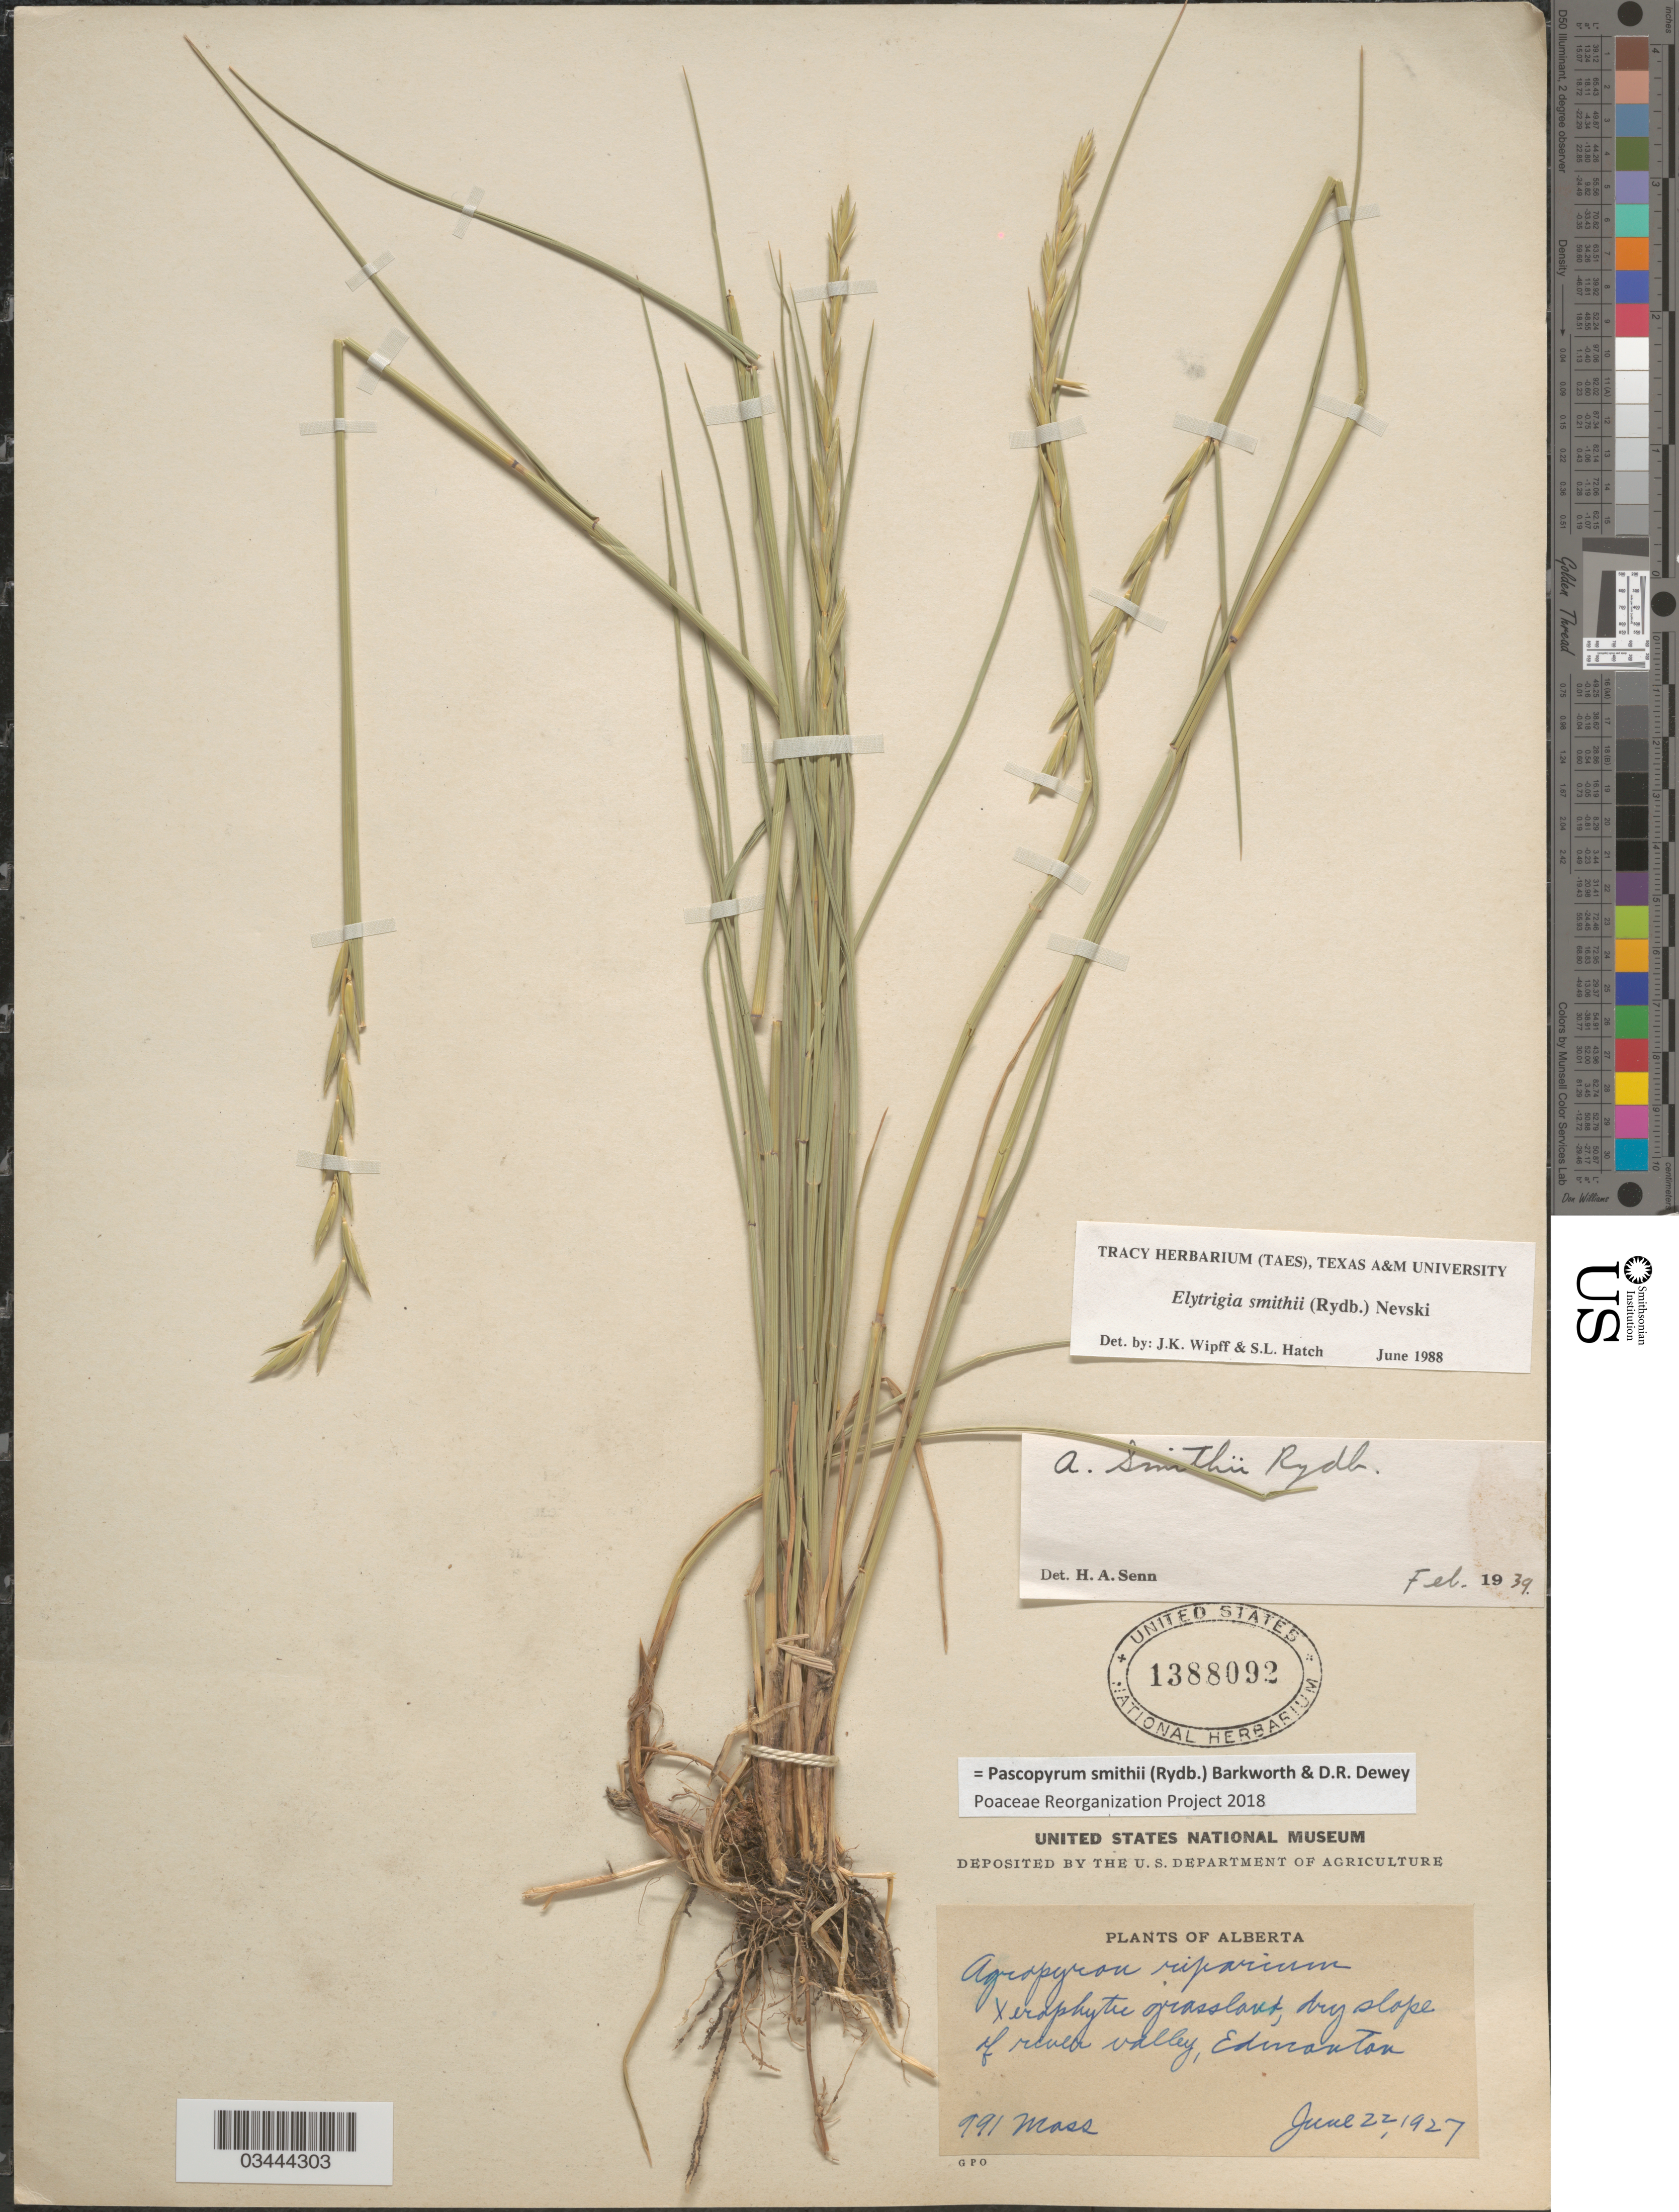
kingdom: Plantae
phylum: Tracheophyta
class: Liliopsida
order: Poales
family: Poaceae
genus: Pascopyrum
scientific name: Pascopyrum smithii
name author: (Rydb.) Barkworth & Dewey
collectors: M. B. Moss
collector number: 991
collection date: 1927-06-22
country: Canada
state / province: Alberta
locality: Dry slope of river valley, Edmonton.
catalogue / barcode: US 1388092